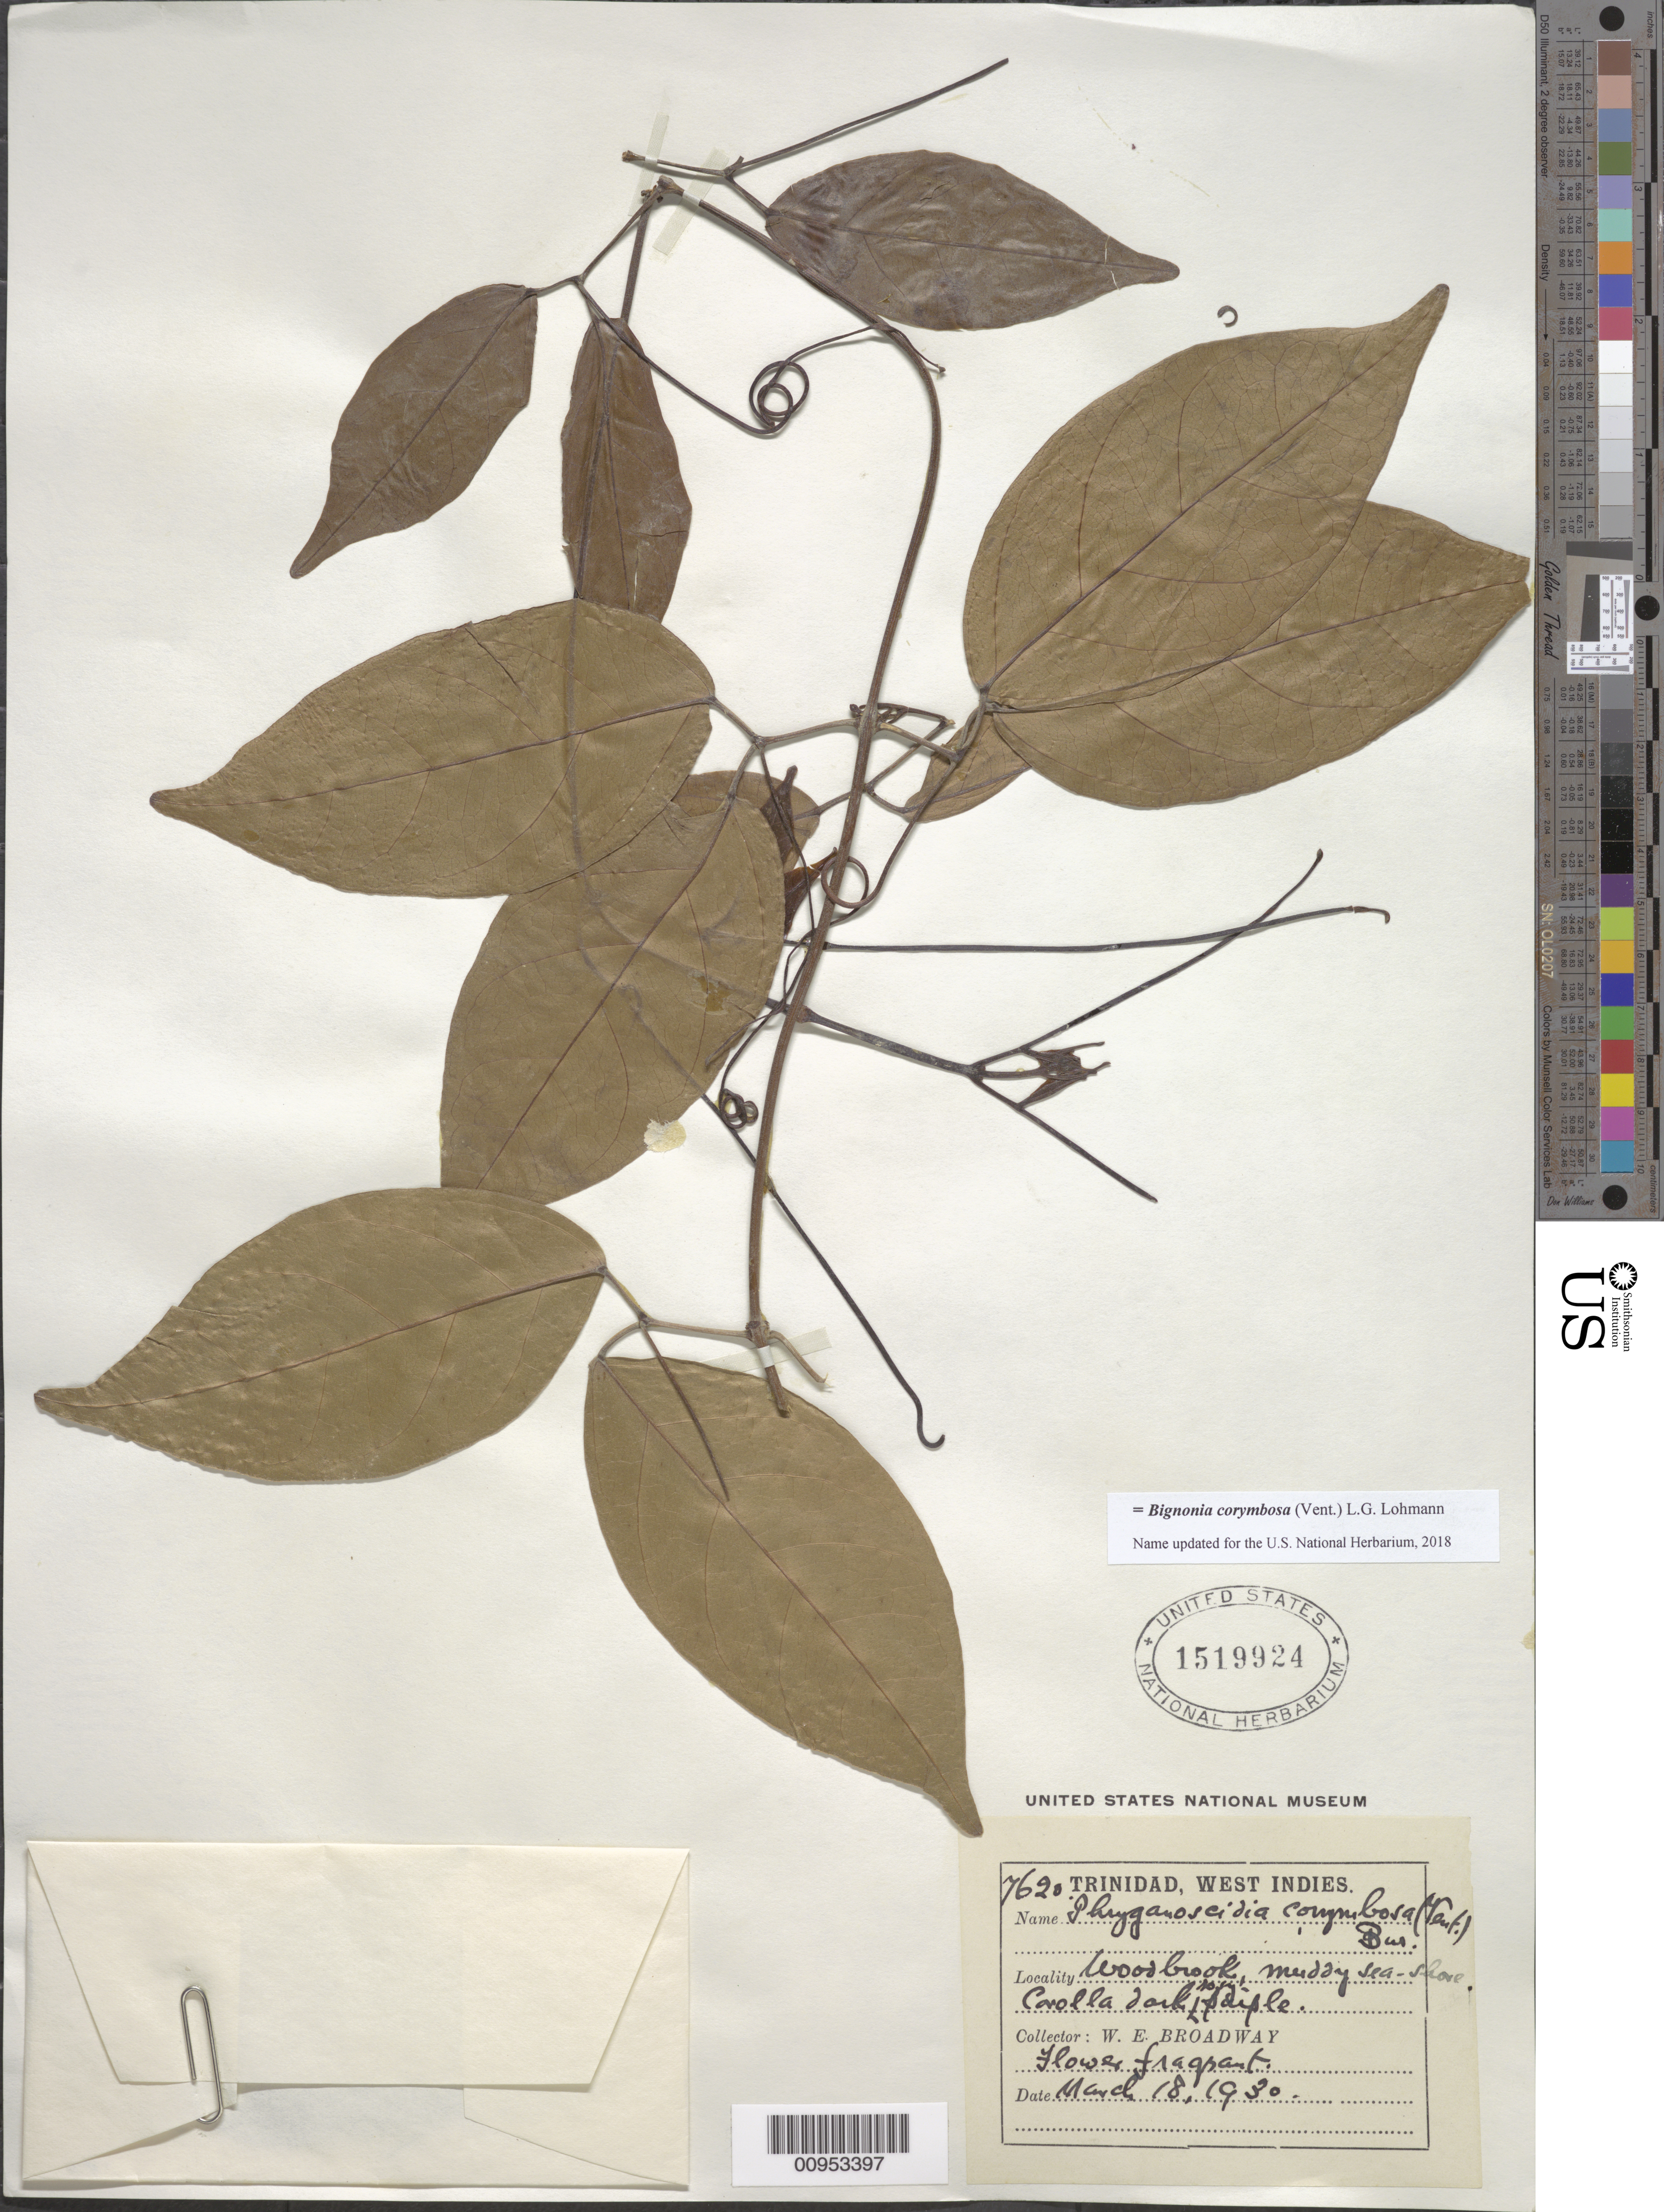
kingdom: Plantae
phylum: Tracheophyta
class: Magnoliopsida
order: Lamiales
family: Bignoniaceae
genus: Bignonia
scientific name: Bignonia corymbosa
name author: (Vent.) L.G. Lohmann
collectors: W. E. Broadway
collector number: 7620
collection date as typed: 18 Mar 1930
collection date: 1930-03-18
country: Trinidad and Tobago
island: Trinidad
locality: Woodbrook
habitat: Muddy seashore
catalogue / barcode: US 1519924